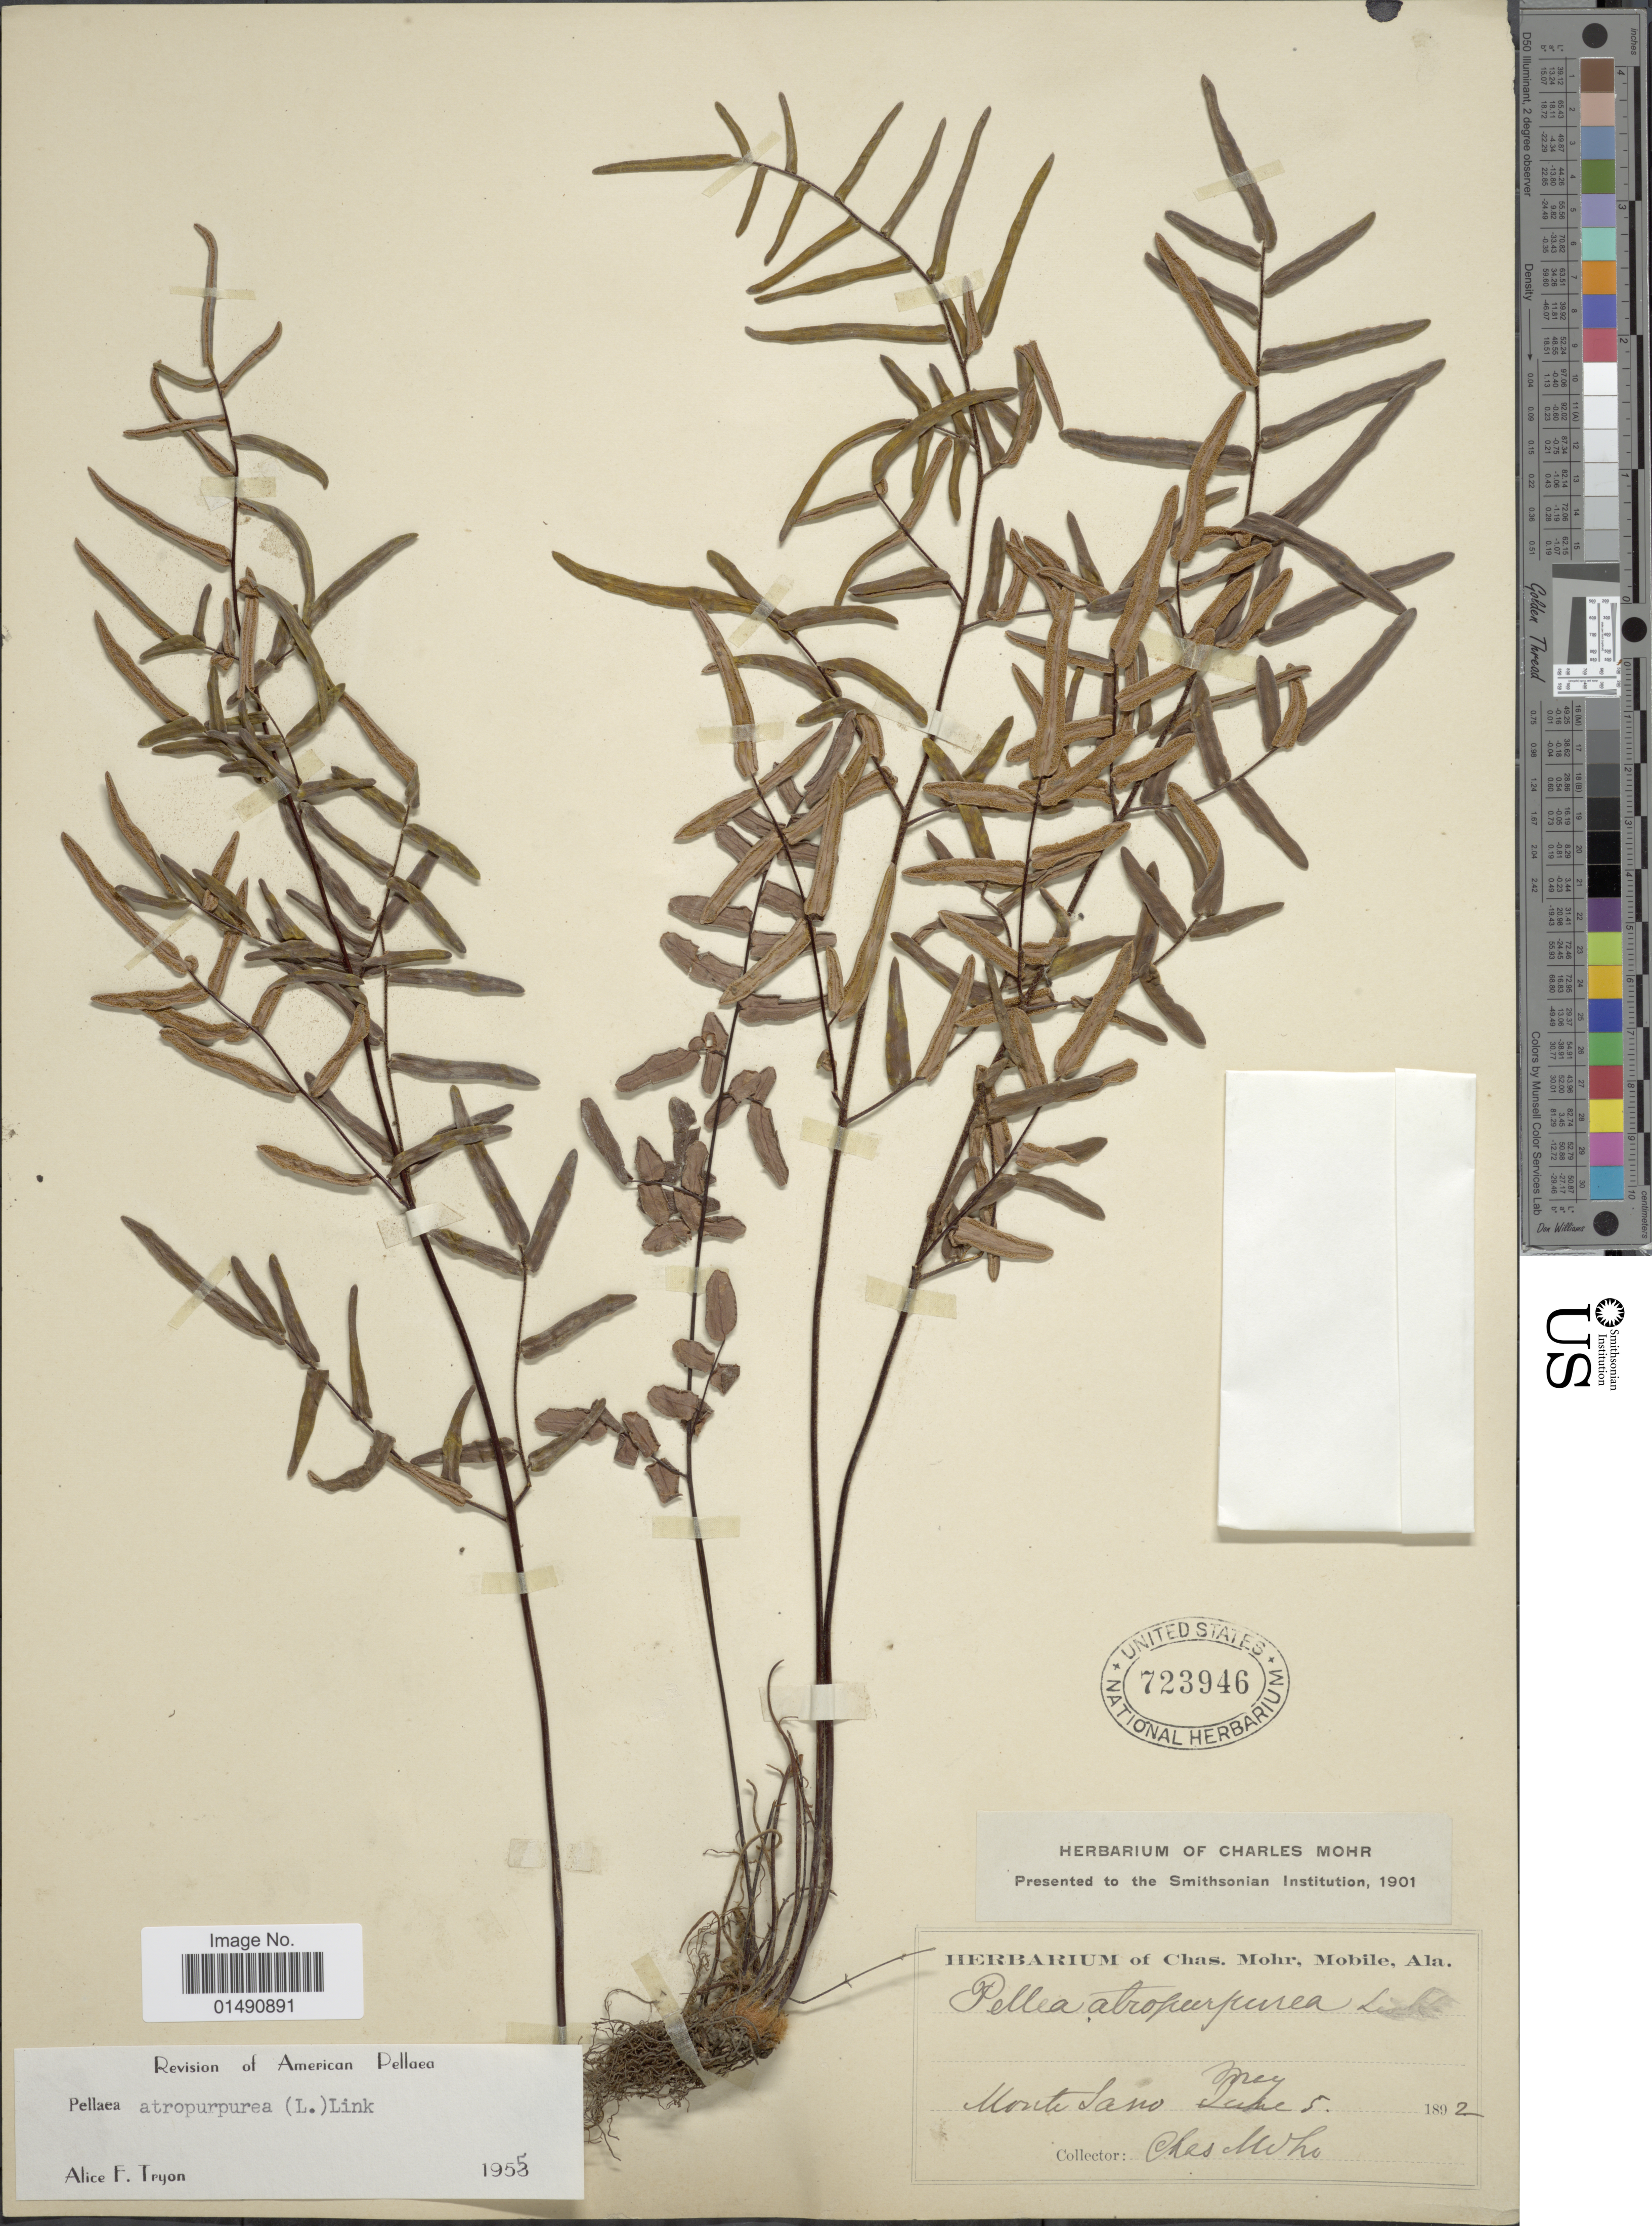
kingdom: Plantae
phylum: Tracheophyta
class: Polypodiopsida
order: Polypodiales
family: Pteridaceae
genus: Pellaea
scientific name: Pellaea atropurpurea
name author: (L.) Link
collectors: Mohr, C. T. (herbarium)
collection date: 1892-05-05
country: United States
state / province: Alabama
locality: Monte Sano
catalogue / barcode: US 723946